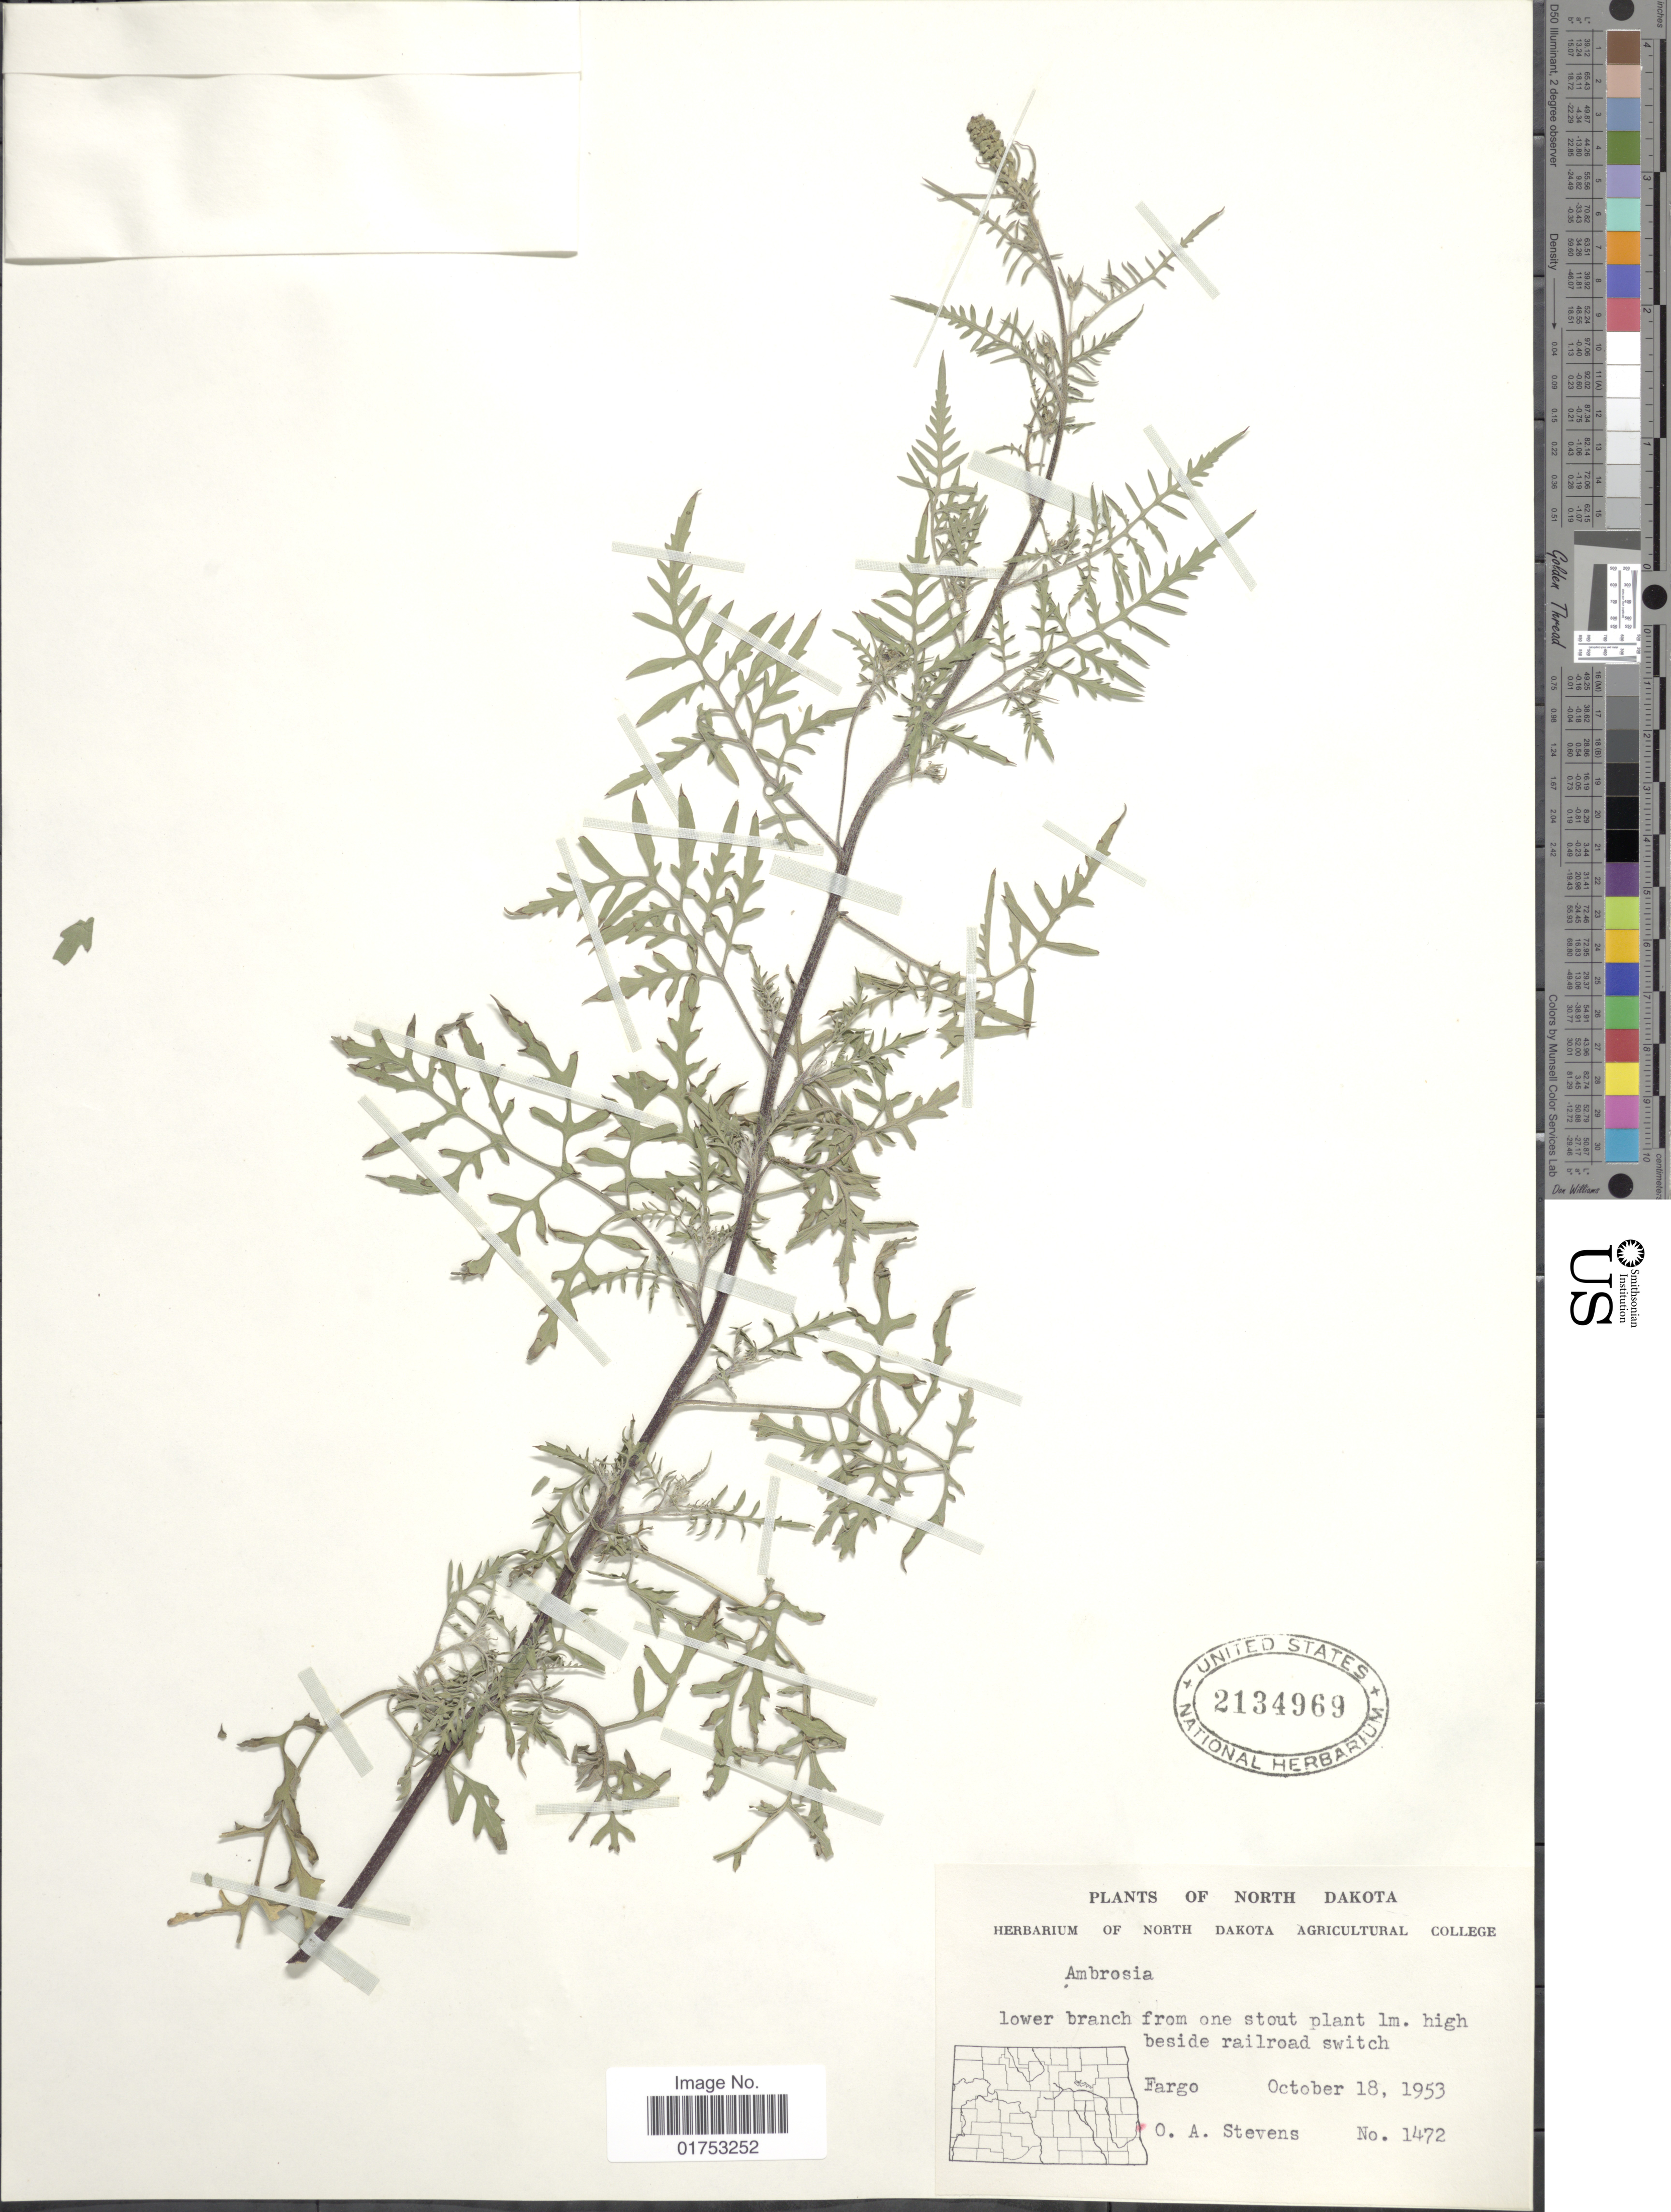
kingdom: Plantae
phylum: Tracheophyta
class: Magnoliopsida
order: Asterales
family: Asteraceae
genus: Ambrosia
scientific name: Ambrosia artemisiifolia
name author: L.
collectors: O. A. Stevens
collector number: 1472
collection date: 1953-10-18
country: United States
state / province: North Dakota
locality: Fargo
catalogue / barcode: US 2134969